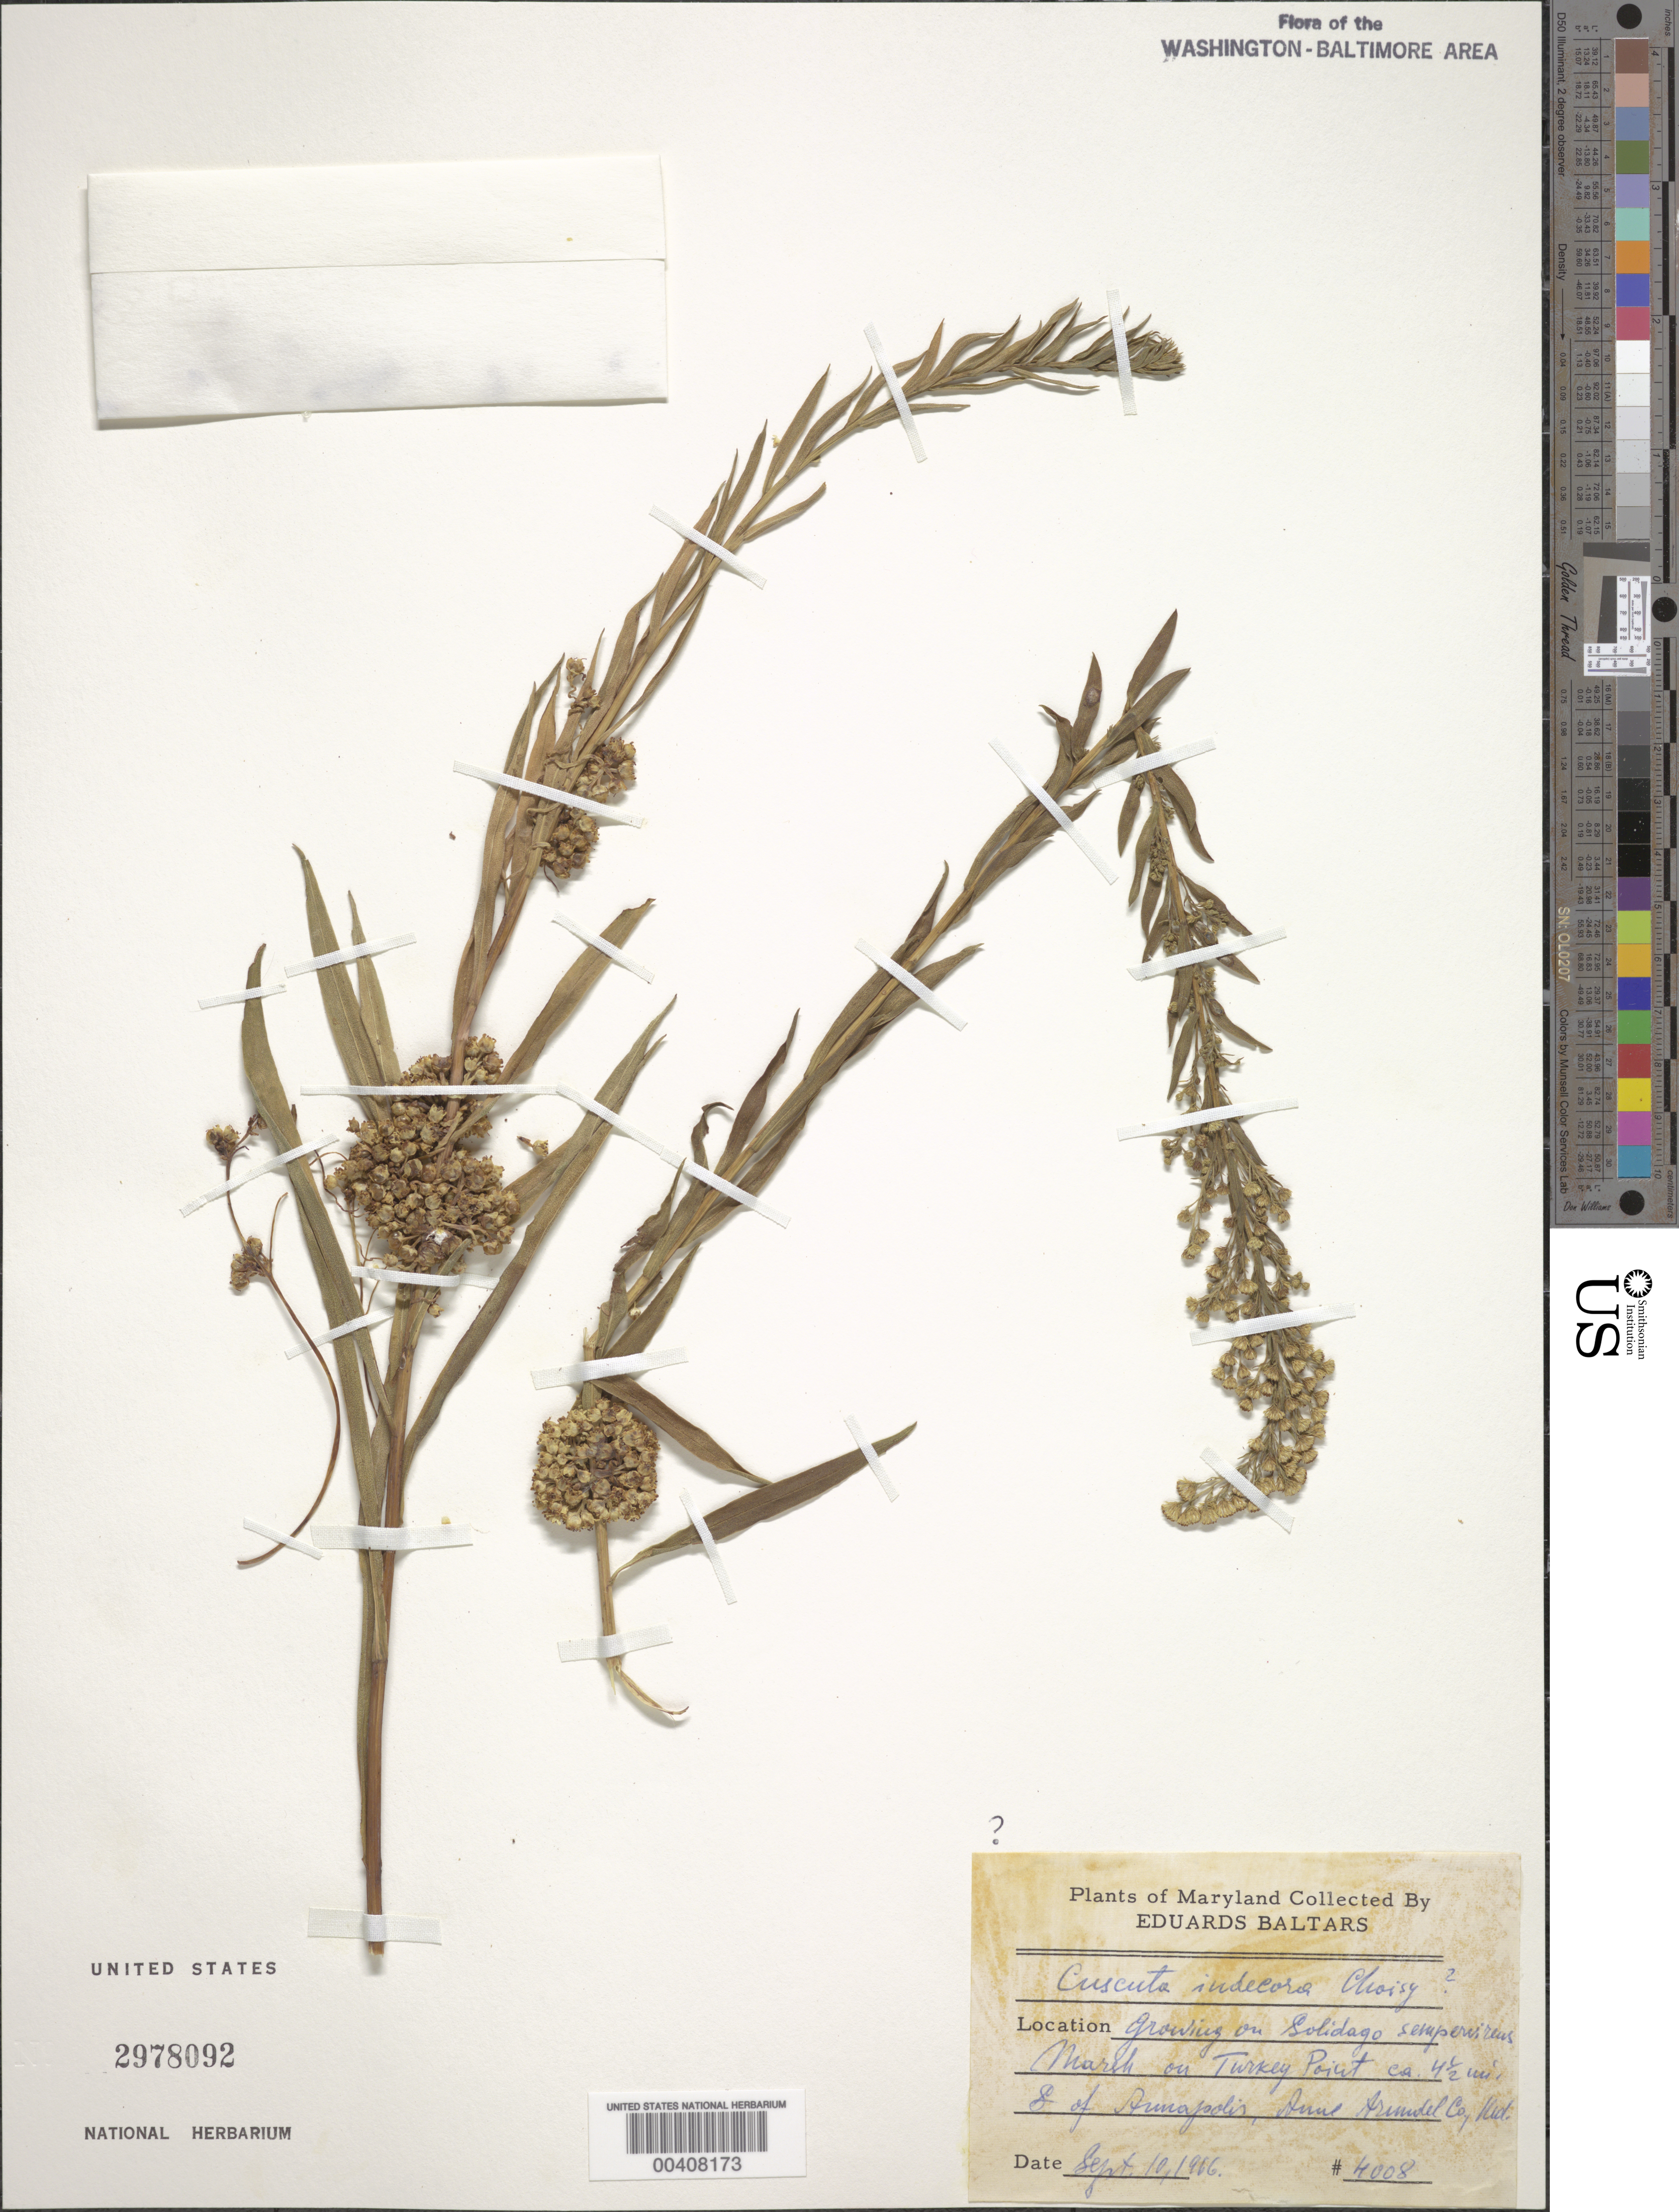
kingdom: Plantae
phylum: Tracheophyta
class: Magnoliopsida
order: Solanales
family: Convolvulaceae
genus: Cuscuta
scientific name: Cuscuta indecora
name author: Choisy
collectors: E. Baltars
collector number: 4008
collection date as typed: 10 Sep 1966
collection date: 1966-09-10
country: United States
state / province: Maryland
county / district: Anne Arundel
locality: Turkey Point, 4.5 mi. S of Annapolis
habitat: Marsh, growing on Solidago sempervirens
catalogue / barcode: US 2978092